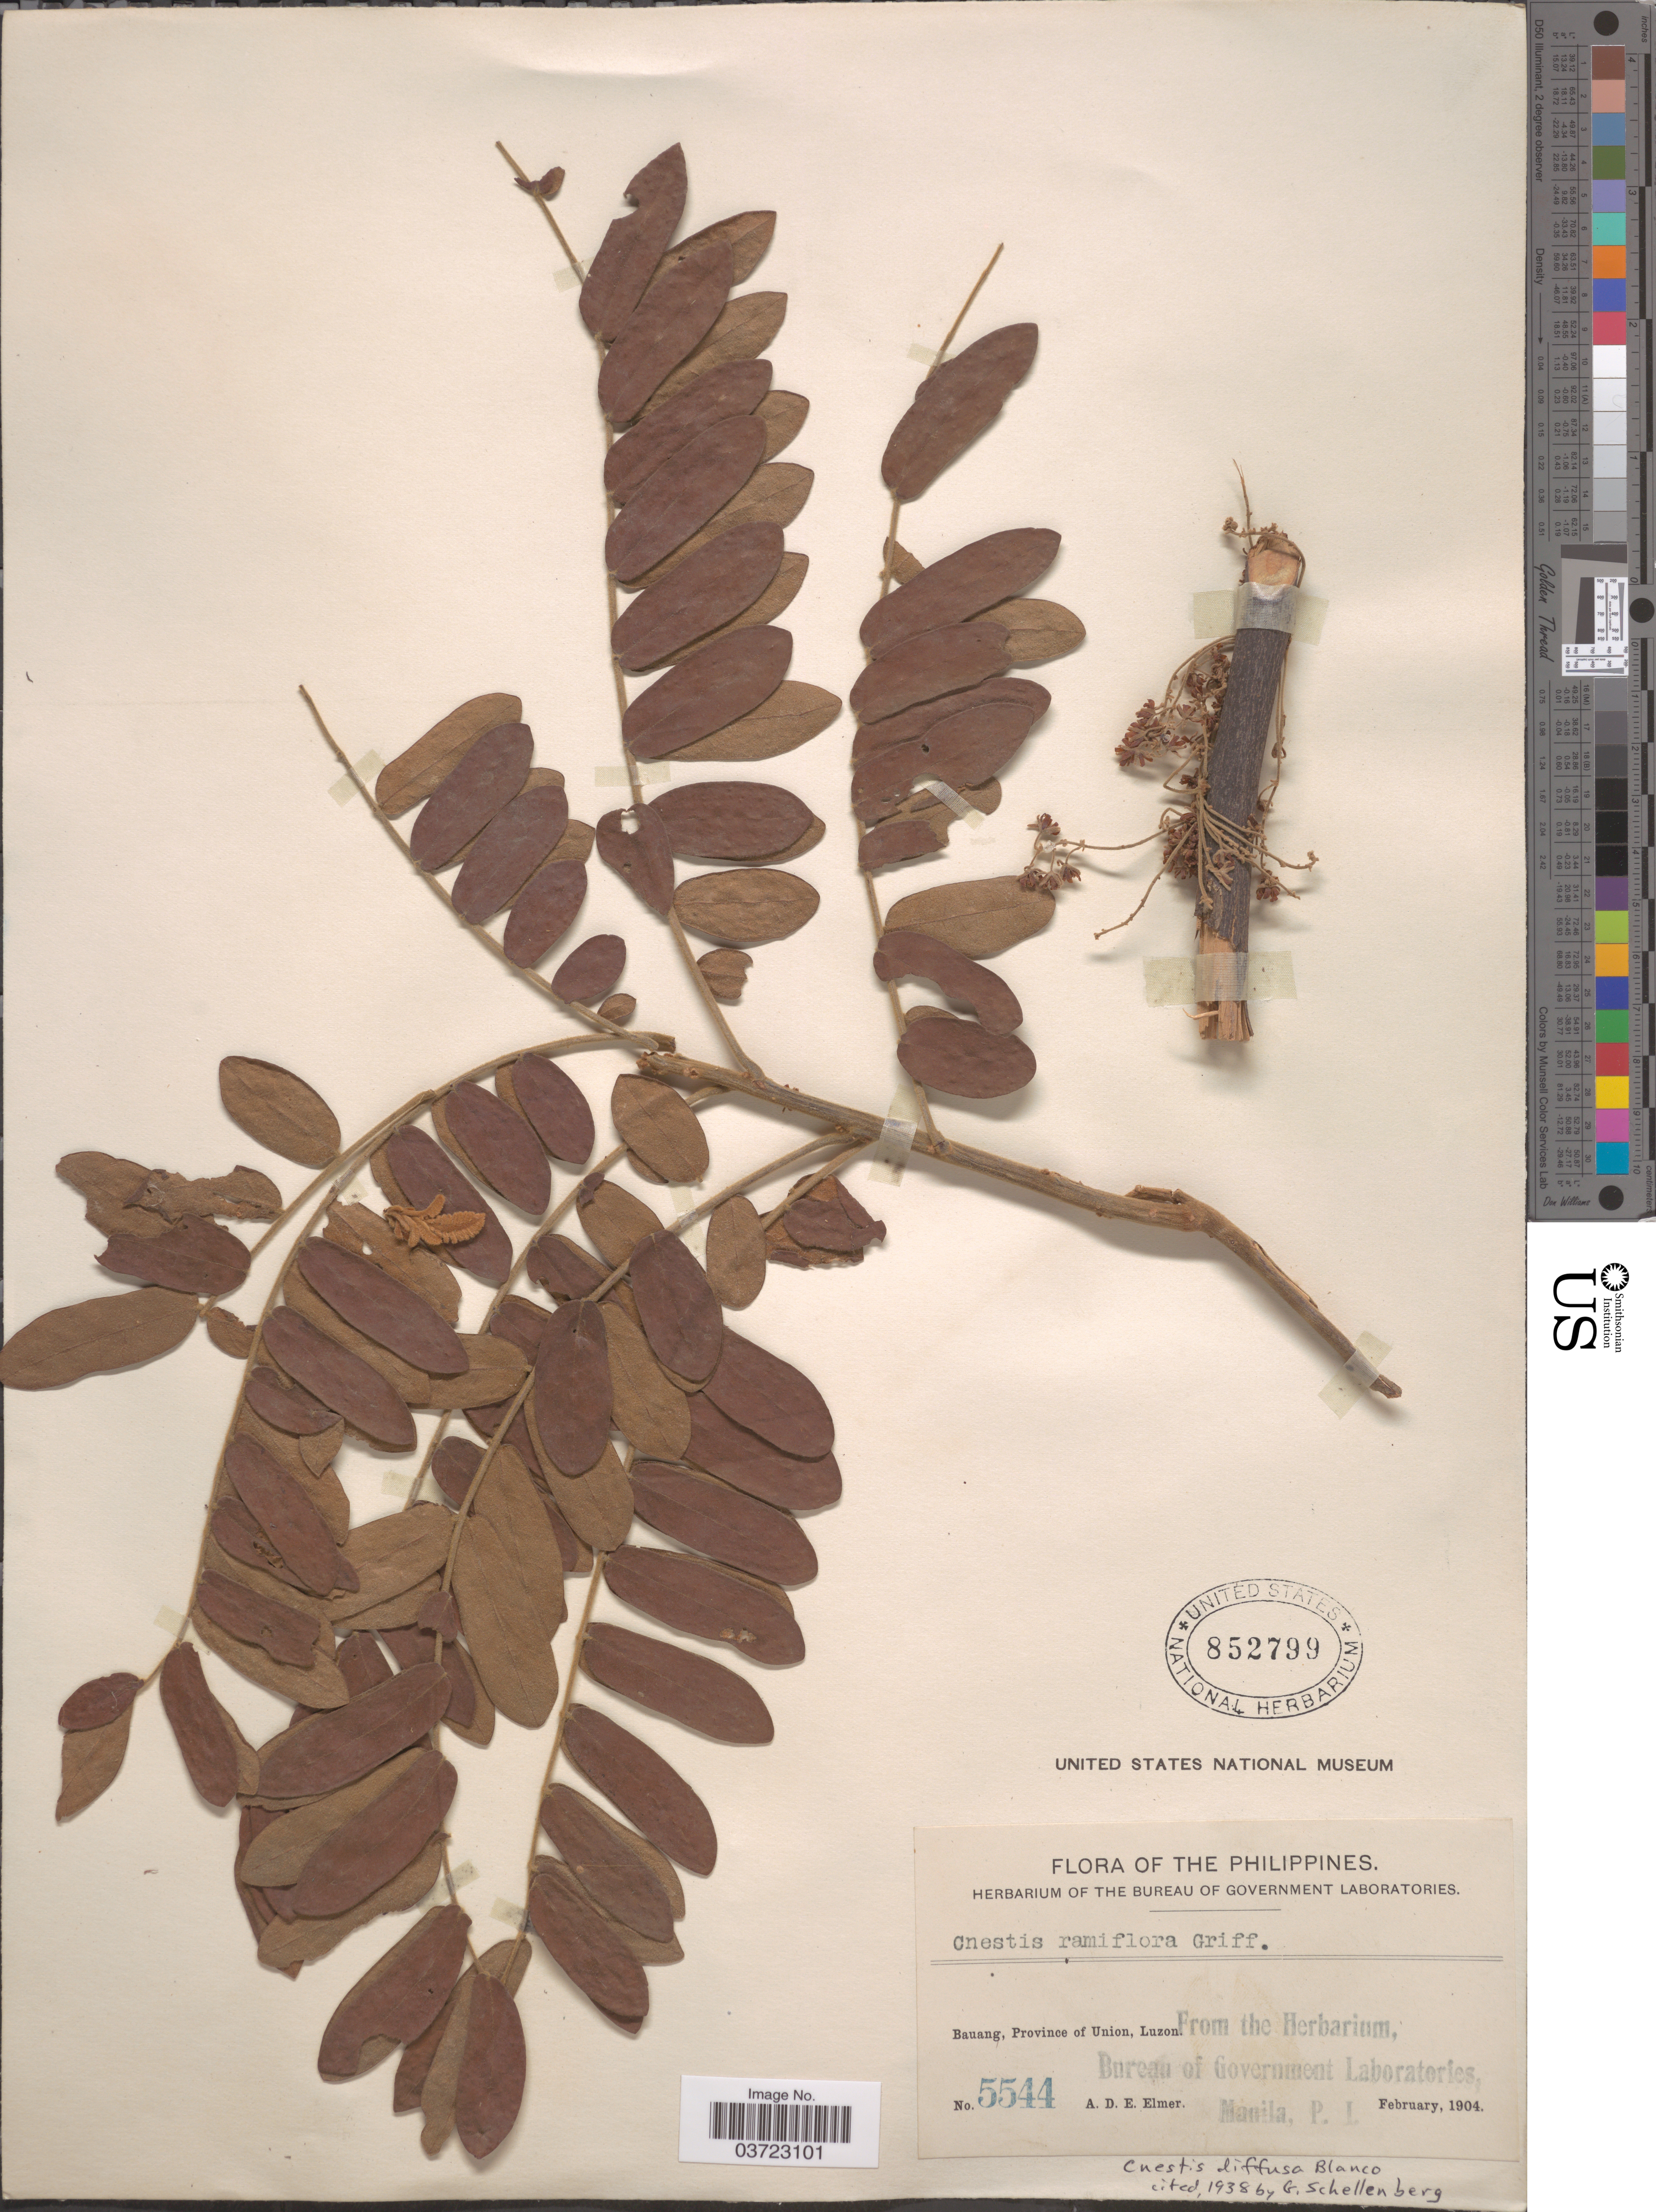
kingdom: Plantae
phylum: Tracheophyta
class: Magnoliopsida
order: Oxalidales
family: Connaraceae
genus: Cnestis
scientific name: Cnestis palala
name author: (Lour.) Merr.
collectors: A. D. E. Elmer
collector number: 5544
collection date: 1904-02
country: Philippines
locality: Bauang, Province of Union, Luzon.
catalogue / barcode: US 852799